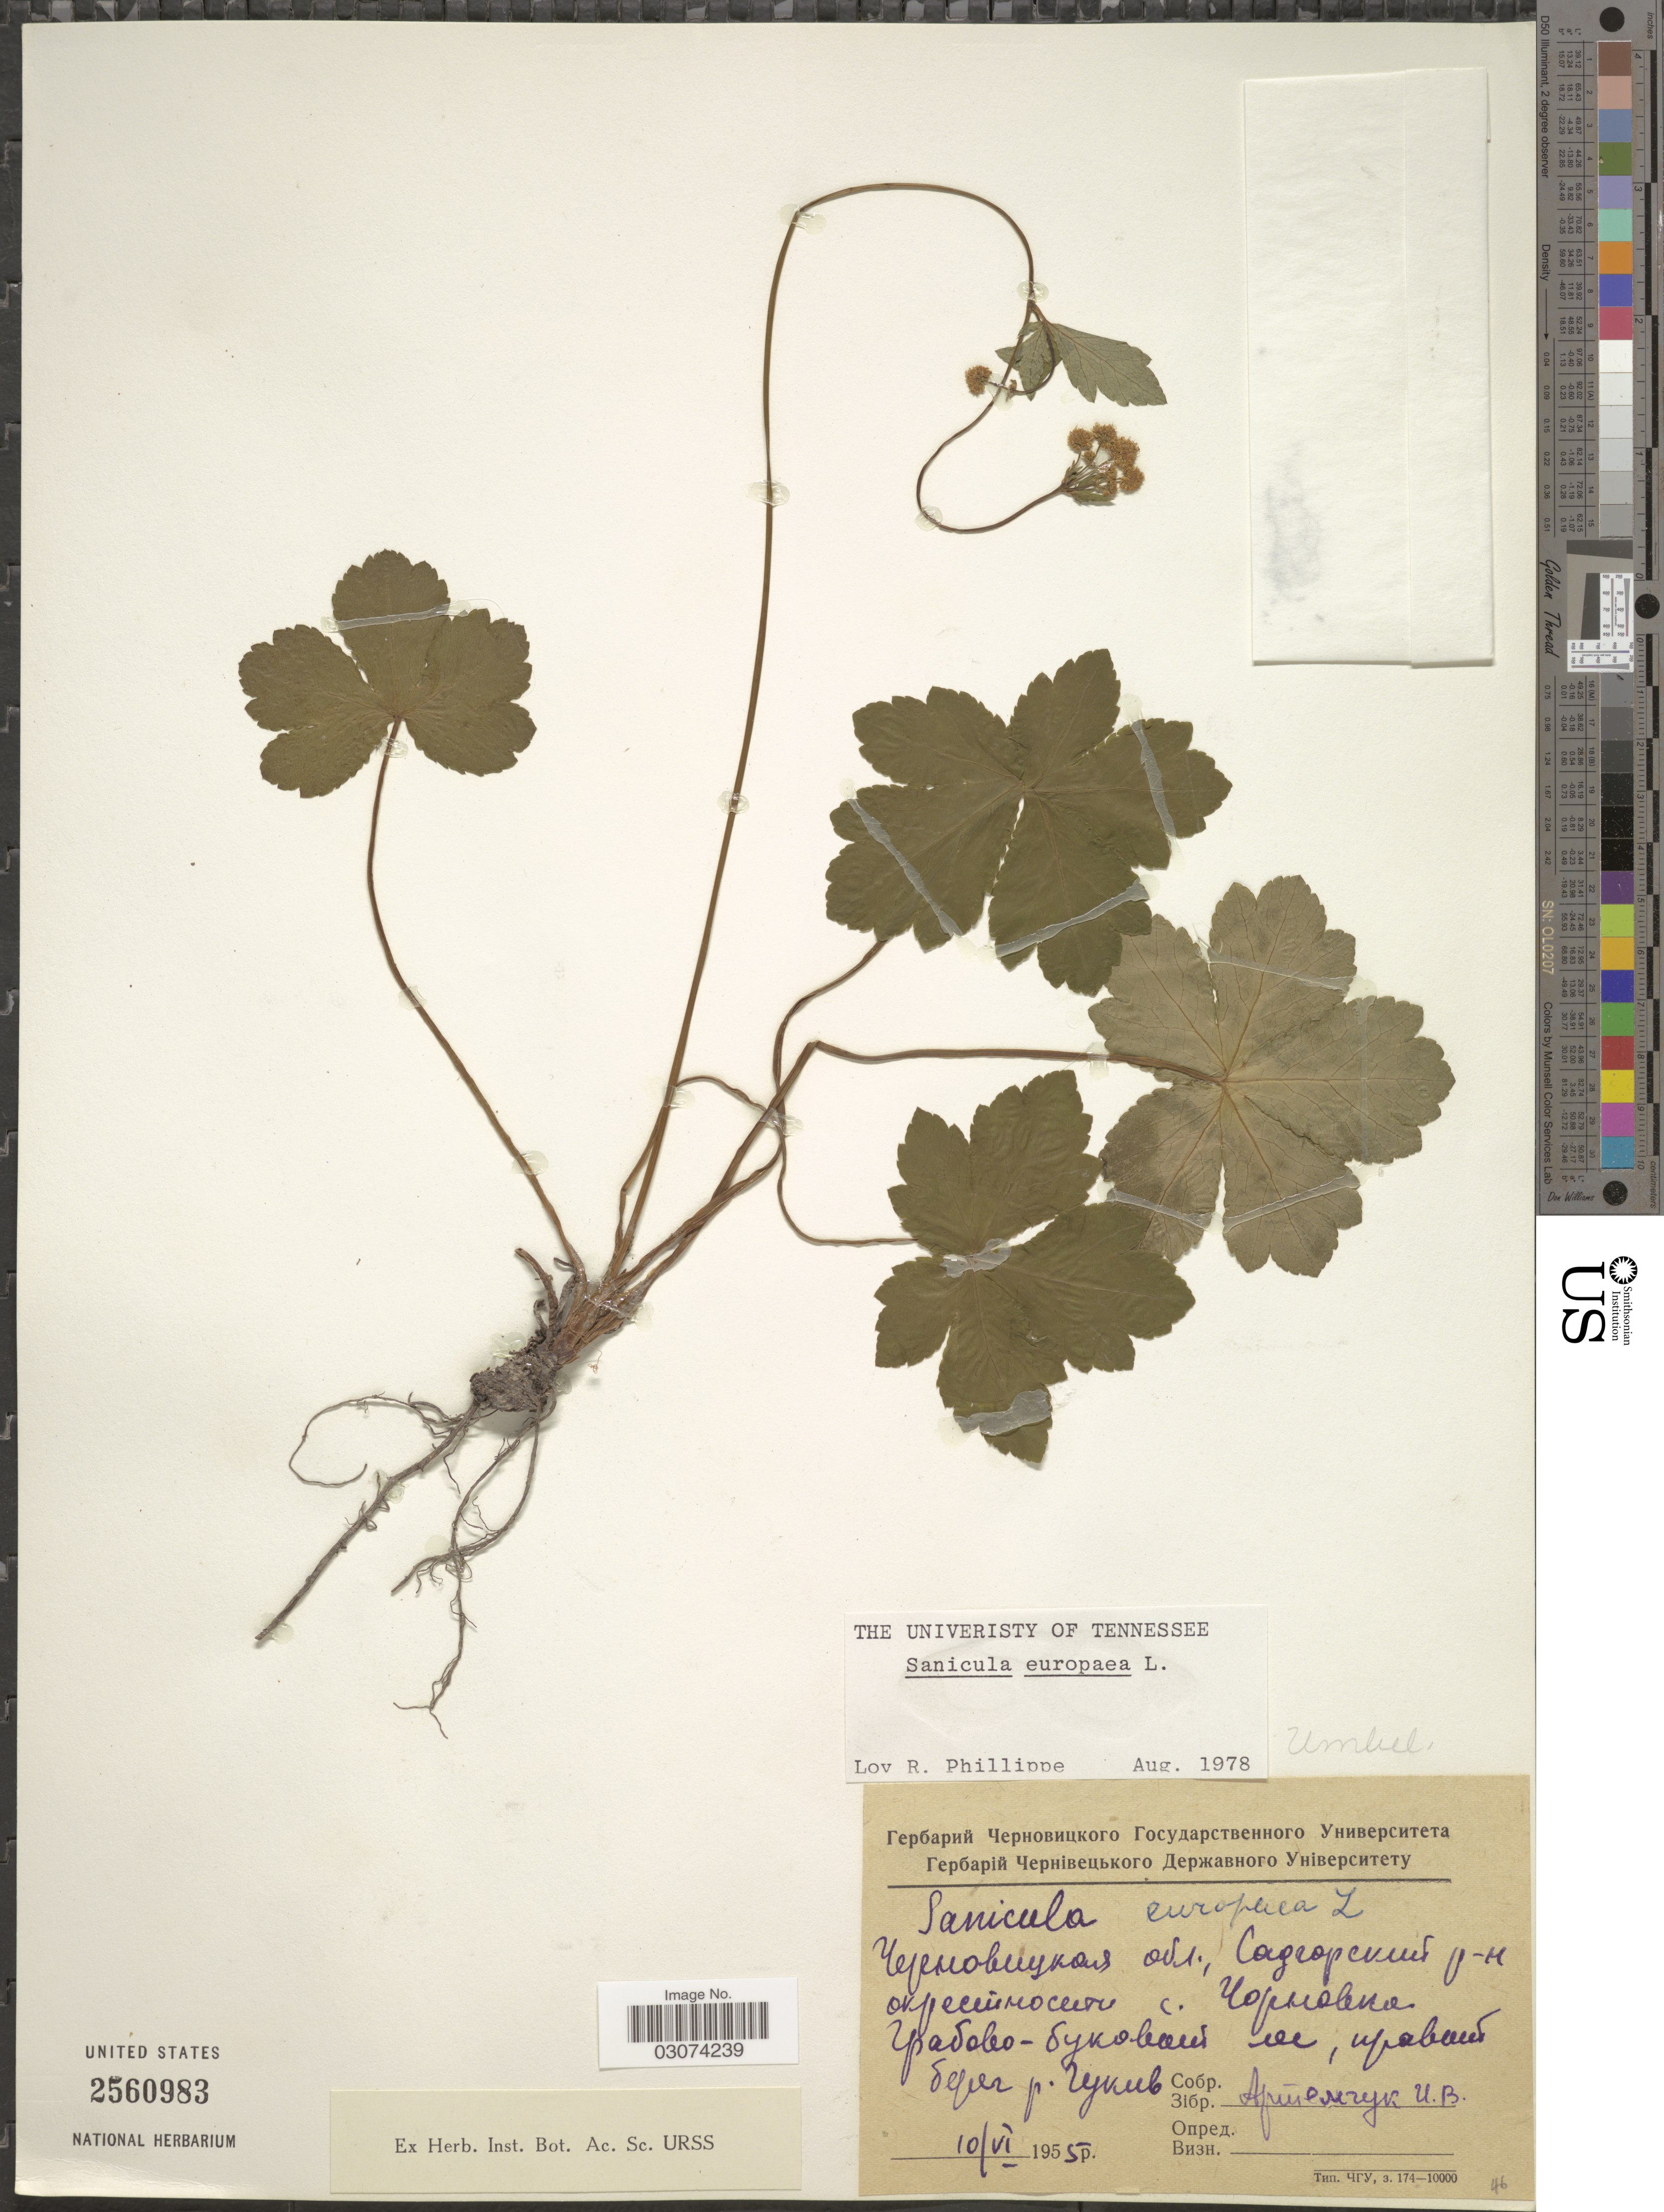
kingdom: Plantae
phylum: Tracheophyta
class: Magnoliopsida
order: Apiales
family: Apiaceae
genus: Sanicula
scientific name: Sanicula europaea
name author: L.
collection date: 1955-06-10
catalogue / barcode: US 2560983